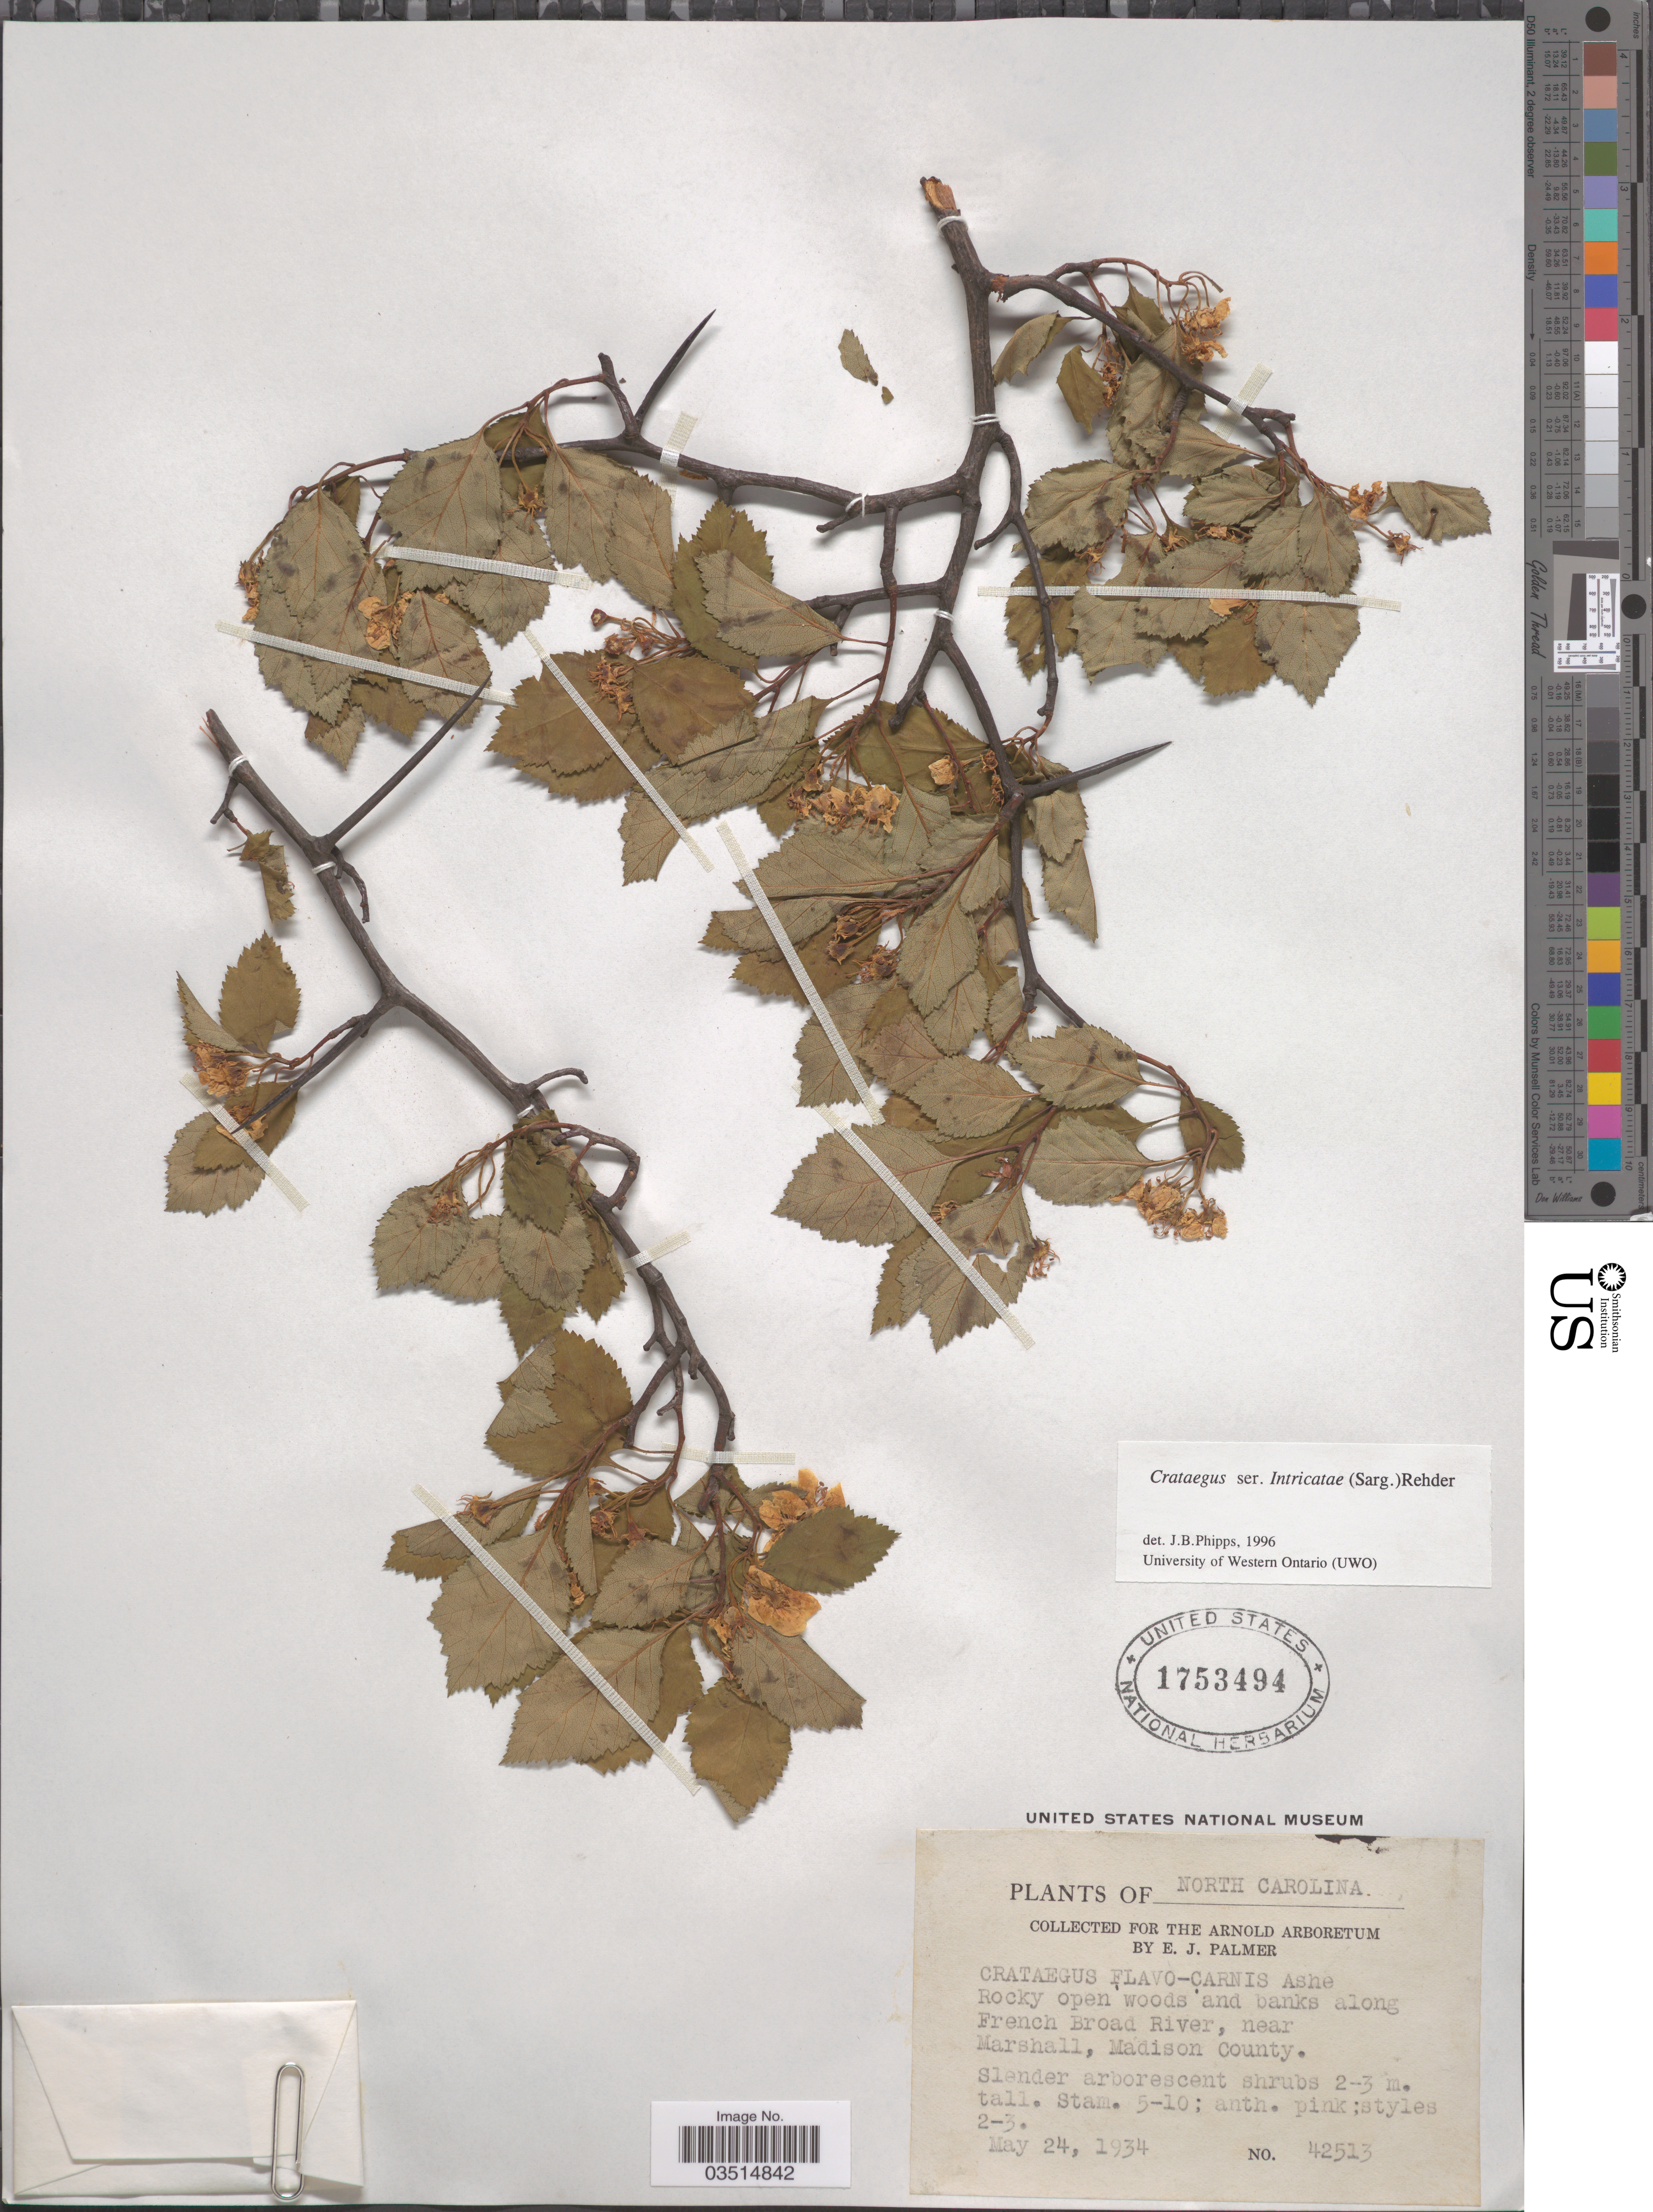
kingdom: Plantae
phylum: Tracheophyta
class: Magnoliopsida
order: Rosales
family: Rosaceae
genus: Crataegus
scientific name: Crataegus flavocarnis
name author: Ashe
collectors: E. J. Palmer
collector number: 42513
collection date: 1934-05-24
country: United States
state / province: North Carolina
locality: Along French Broad River, near Marshall, Madison county.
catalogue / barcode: US 1753494